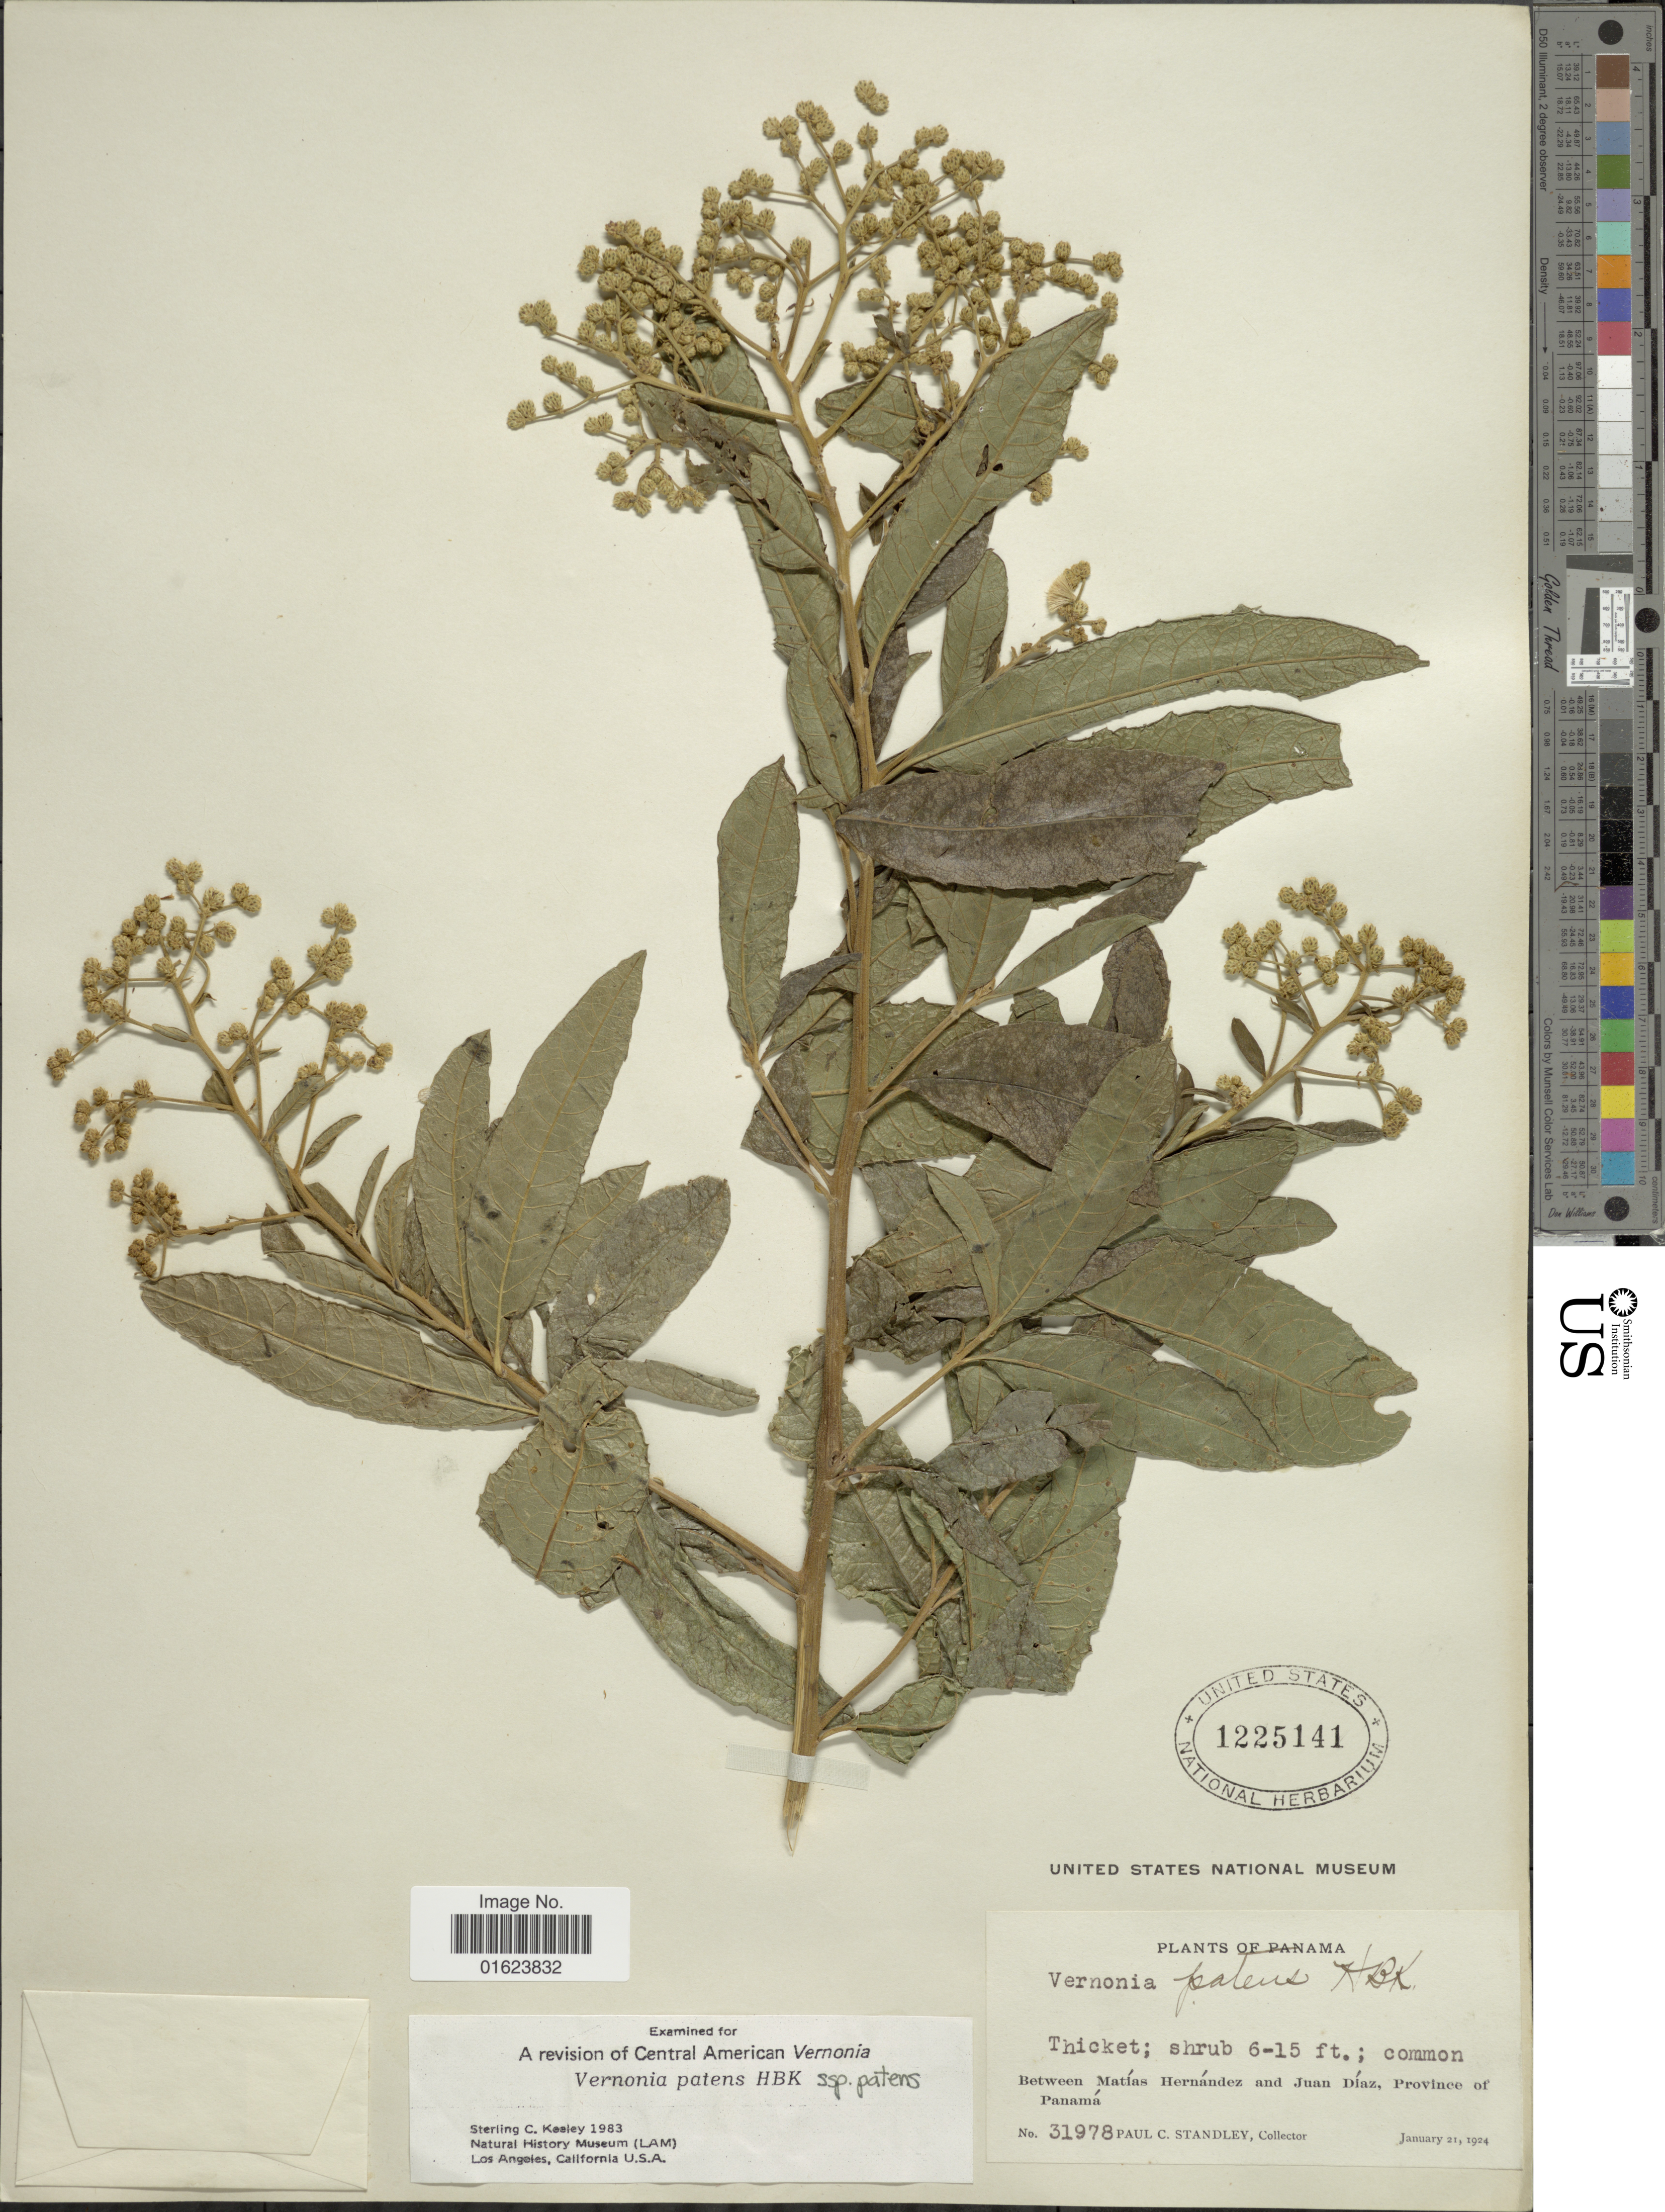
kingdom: Plantae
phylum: Tracheophyta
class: Magnoliopsida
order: Asterales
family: Asteraceae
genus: Vernonanthura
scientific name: Vernonanthura patens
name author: (Kunth) H. Rob.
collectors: P. C. Standley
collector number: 31978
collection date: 1924-01-21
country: Panama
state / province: Panamá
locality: Between Matias Hernandez and Juan Diaz, Province of Panama.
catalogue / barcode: US 1225141